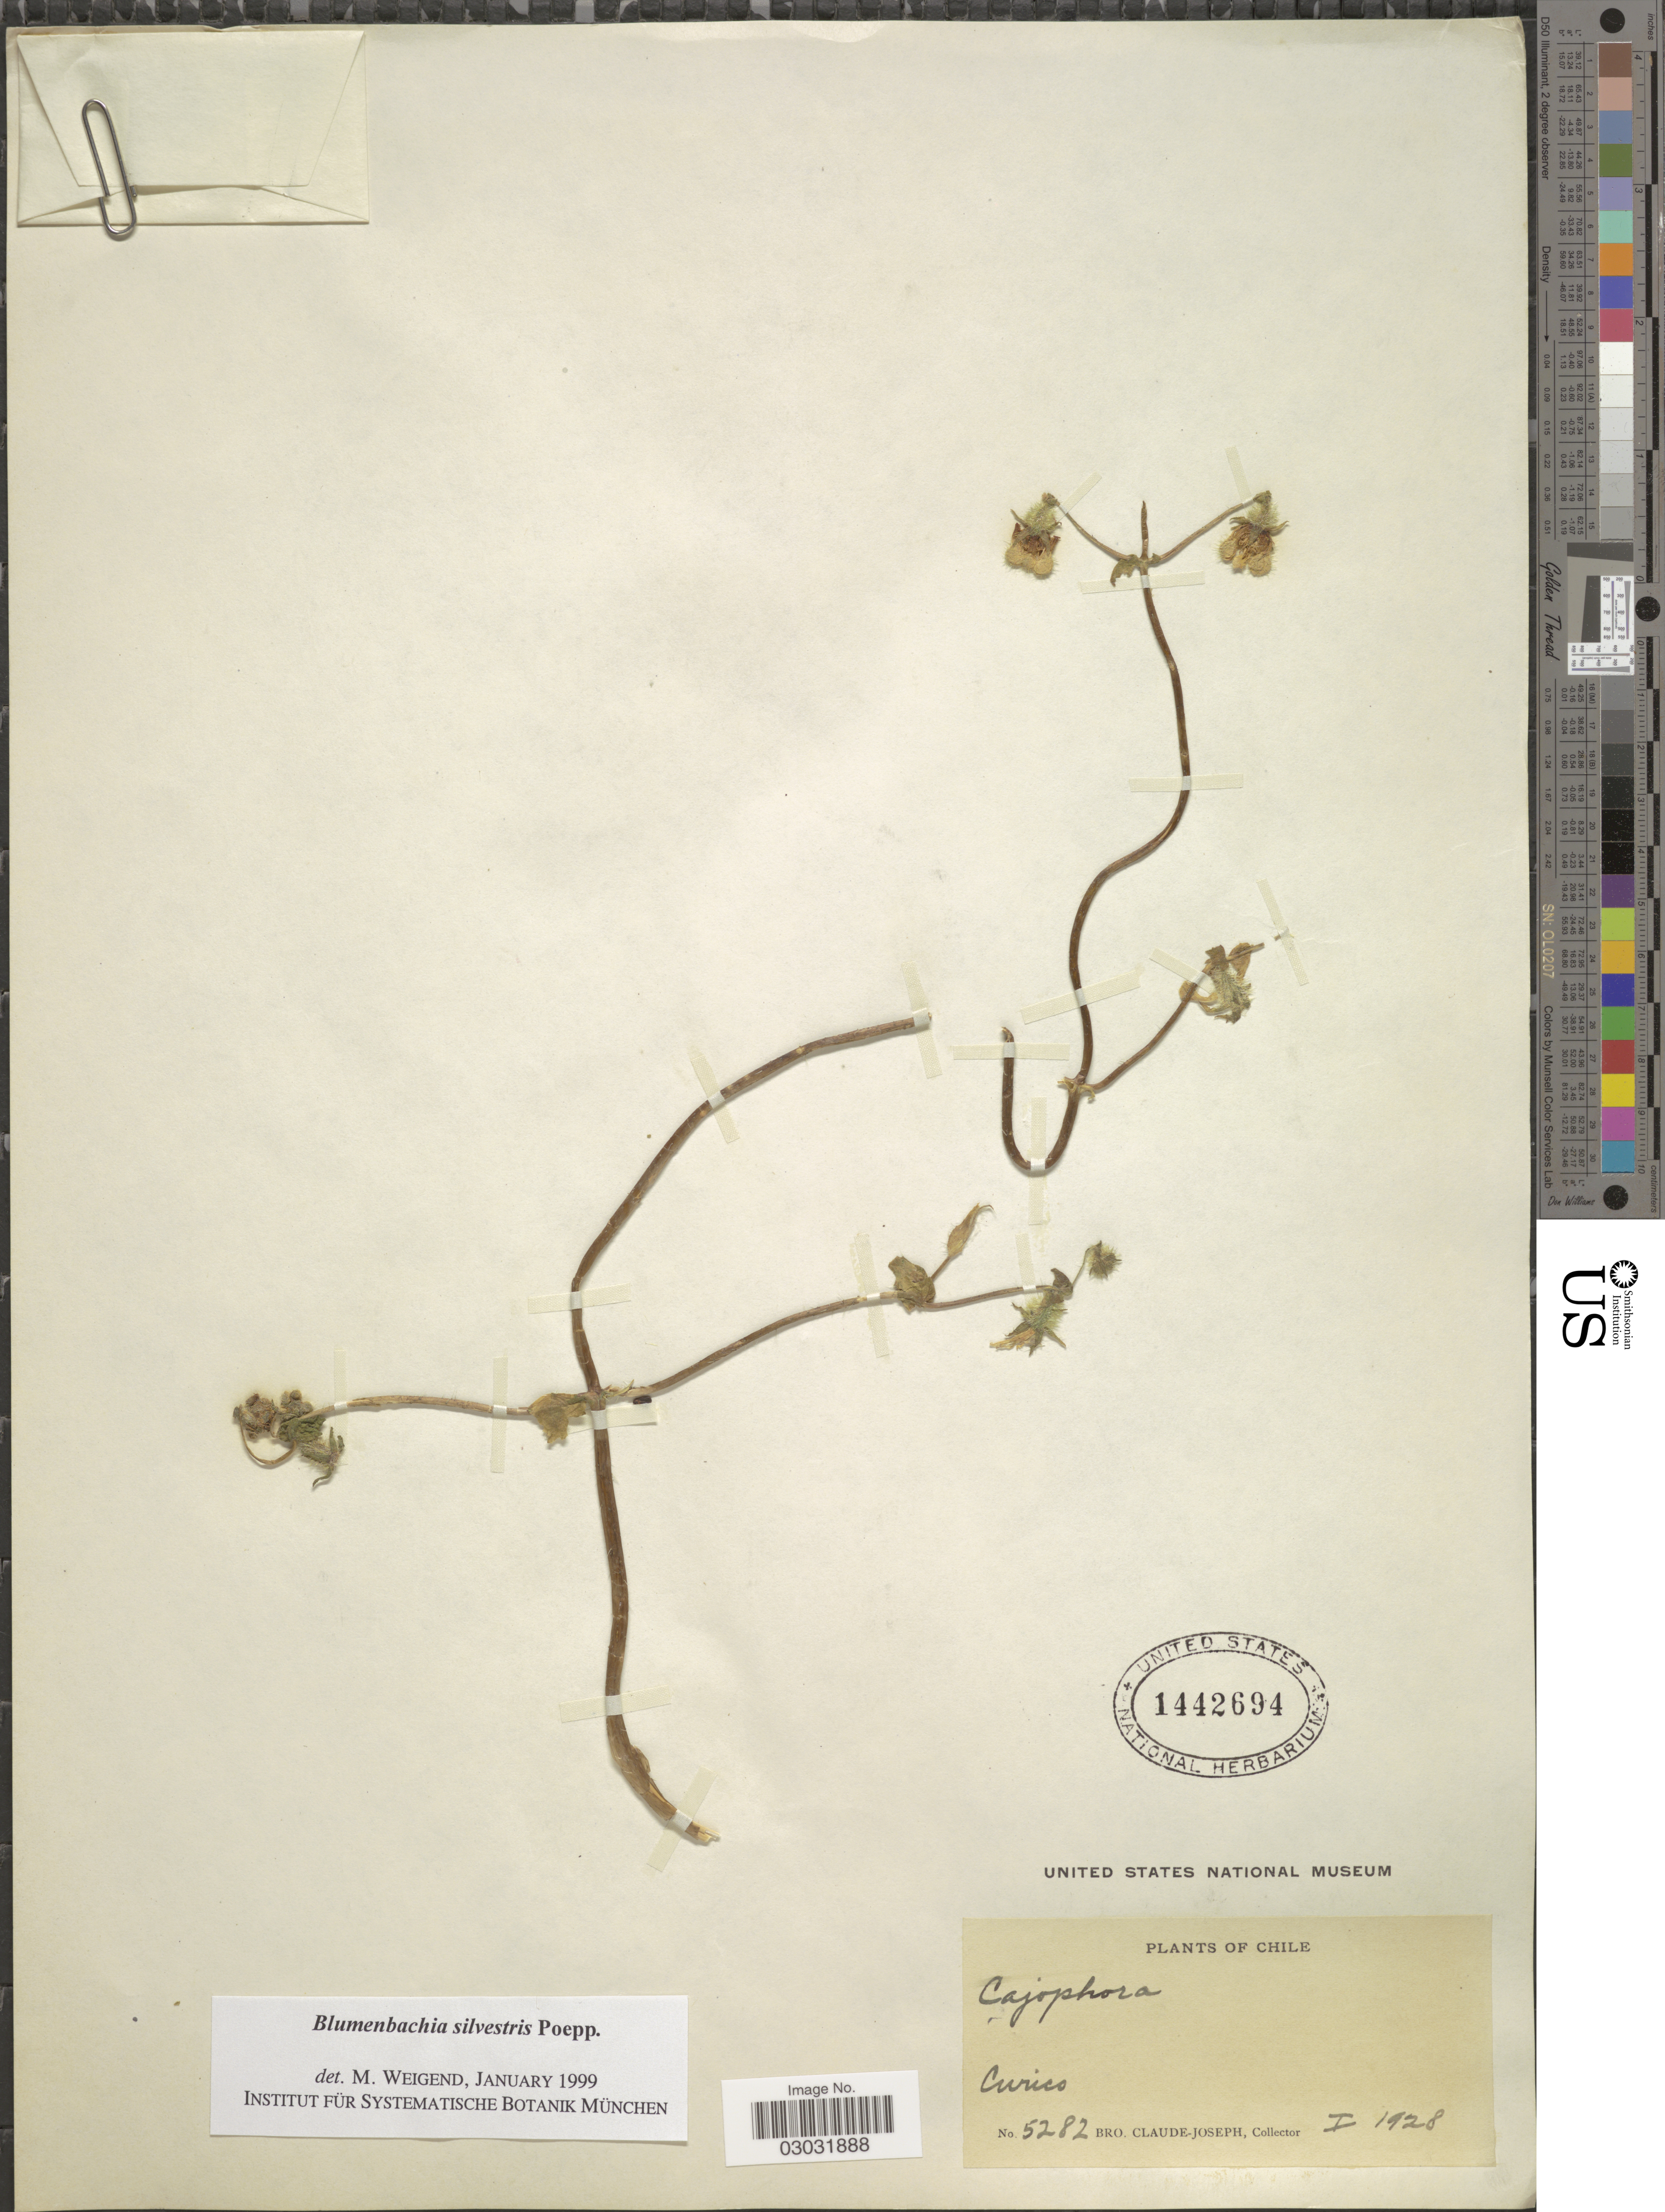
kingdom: Plantae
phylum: Tracheophyta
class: Magnoliopsida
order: Cornales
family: Loasaceae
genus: Blumenbachia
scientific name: Blumenbachia silvestris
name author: Poepp.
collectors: Bro. Claude-Joseph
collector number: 5282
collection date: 1928-01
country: Chile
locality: Curico.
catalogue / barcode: US 1442694